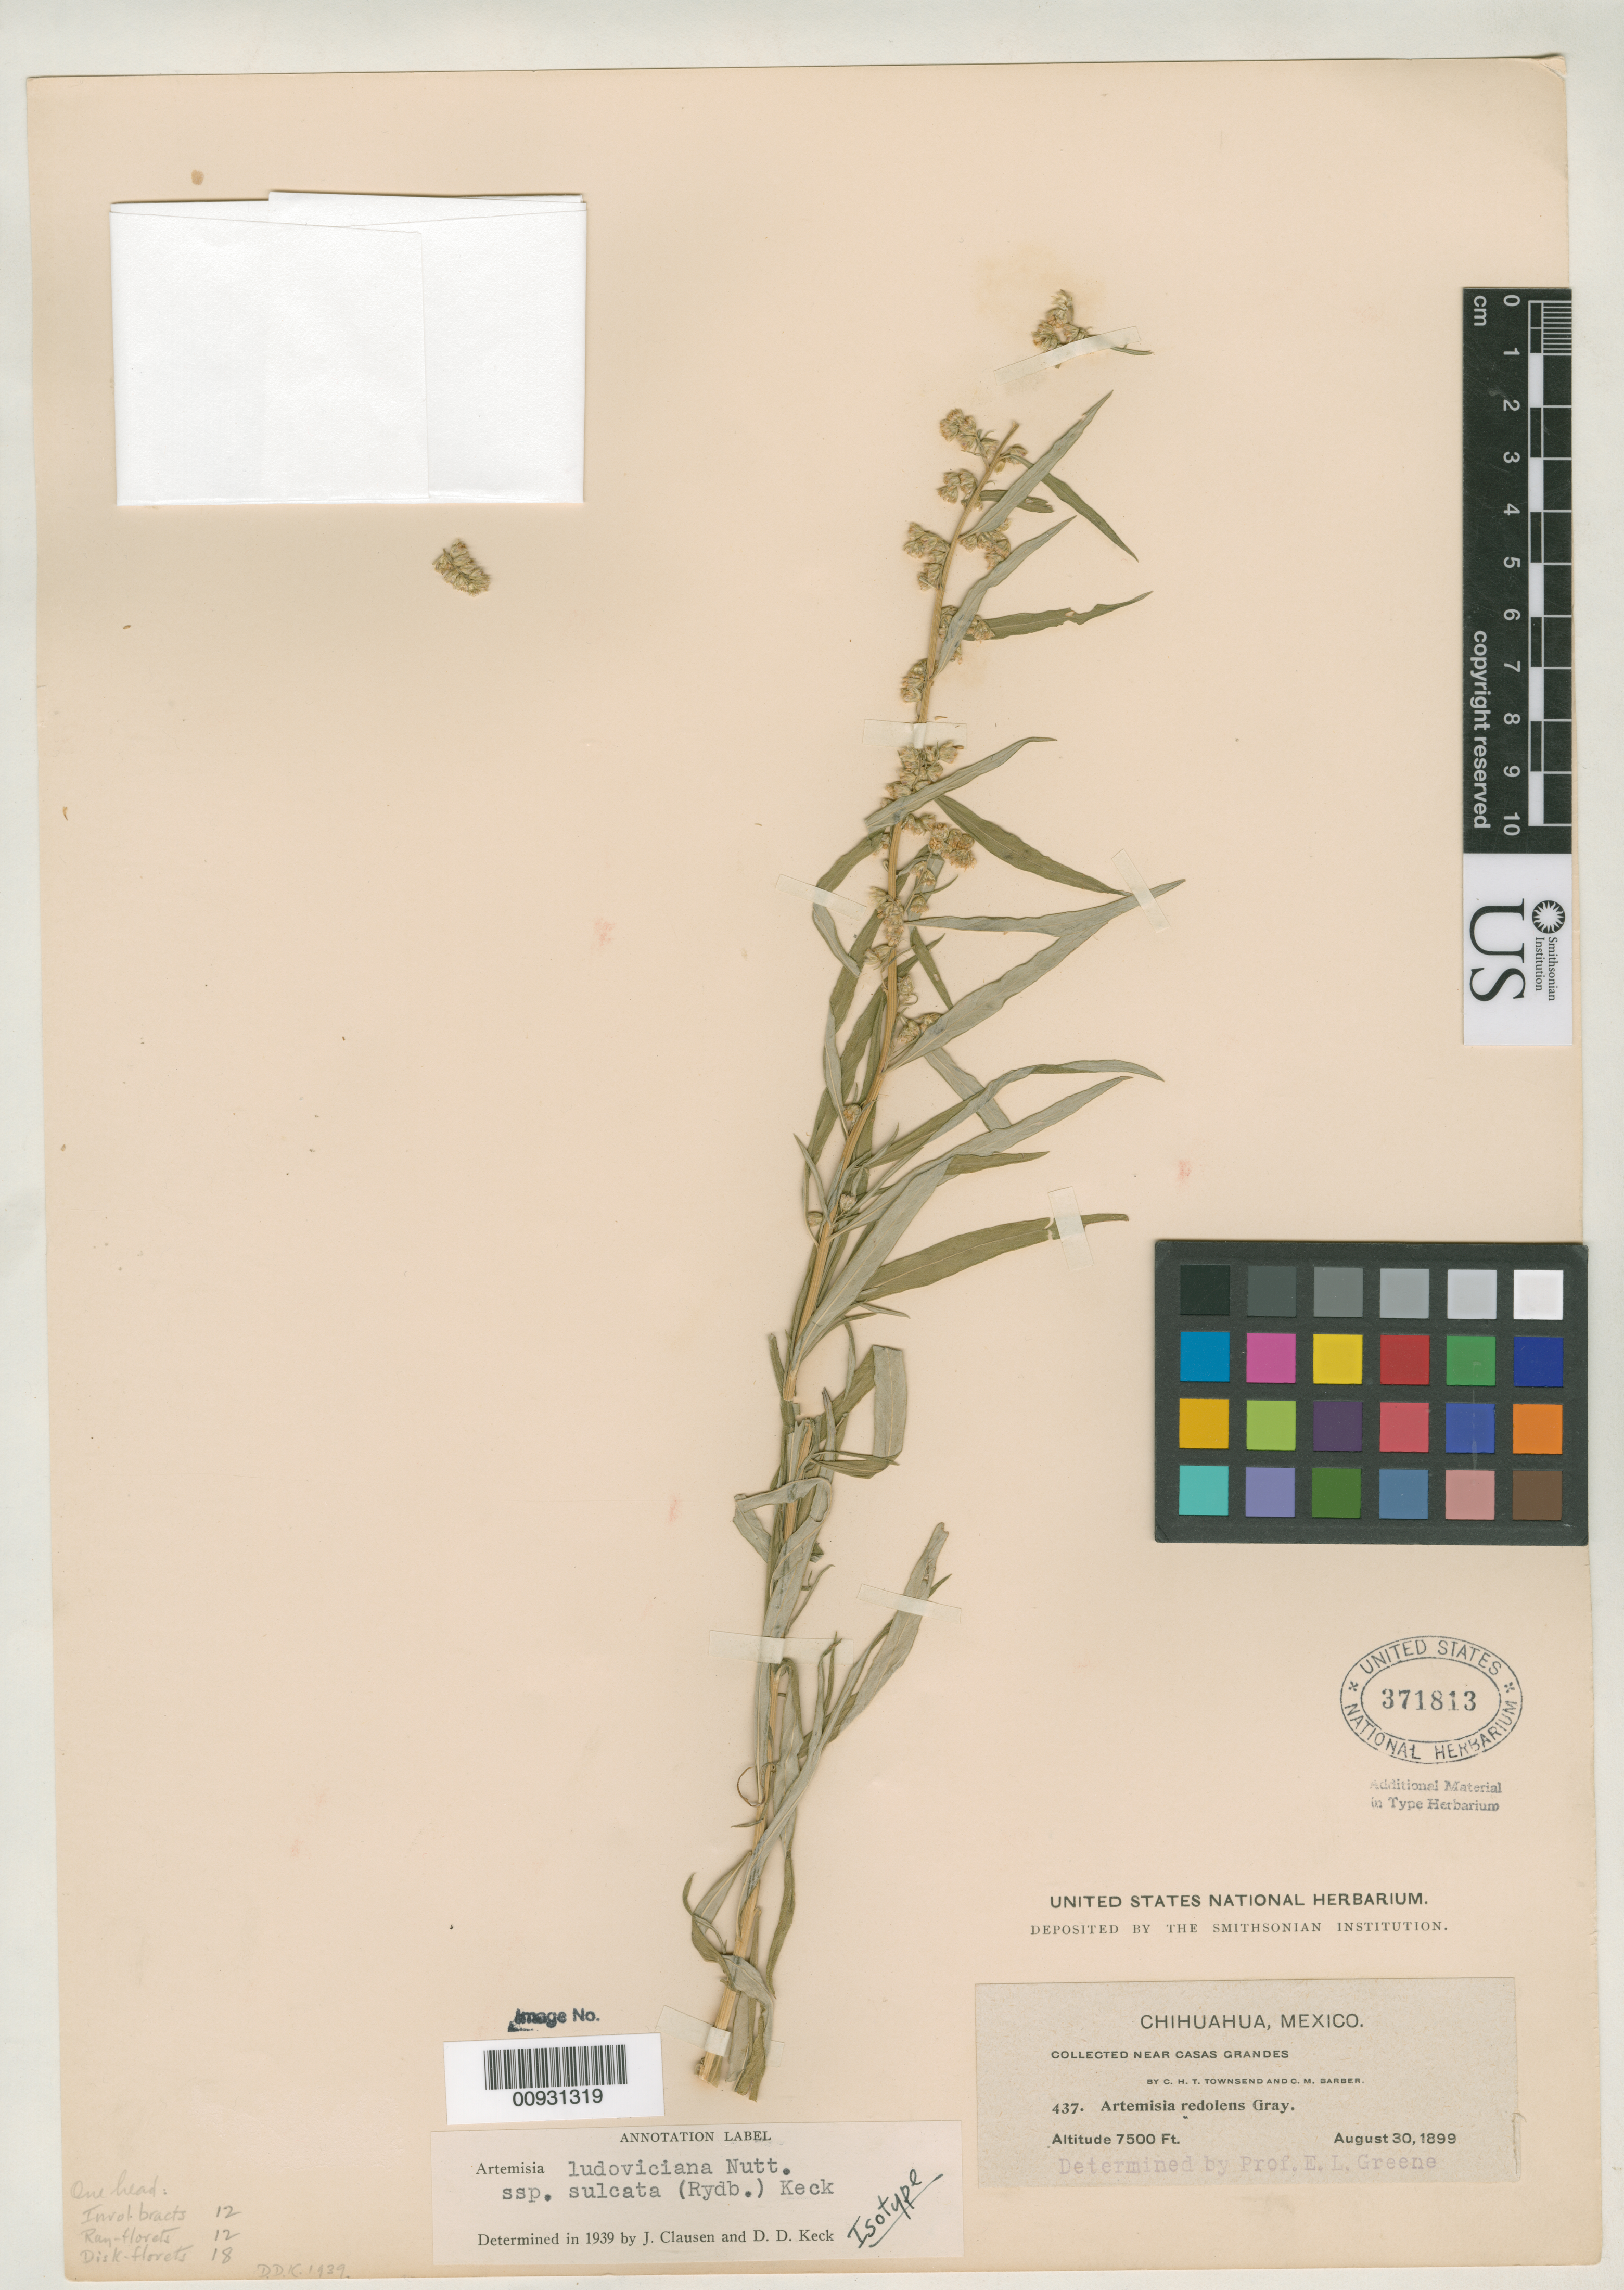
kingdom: Plantae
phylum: Tracheophyta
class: Magnoliopsida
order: Asterales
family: Asteraceae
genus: Artemisia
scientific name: Artemisia sulcata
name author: Rydb.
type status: Isotype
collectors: C. H. T. Townsend & C. Barber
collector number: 437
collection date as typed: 30 Aug 1899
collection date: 1899-08-30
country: Mexico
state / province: Chihuahua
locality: Near Casas Grandes.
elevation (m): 2286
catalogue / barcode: US 371813